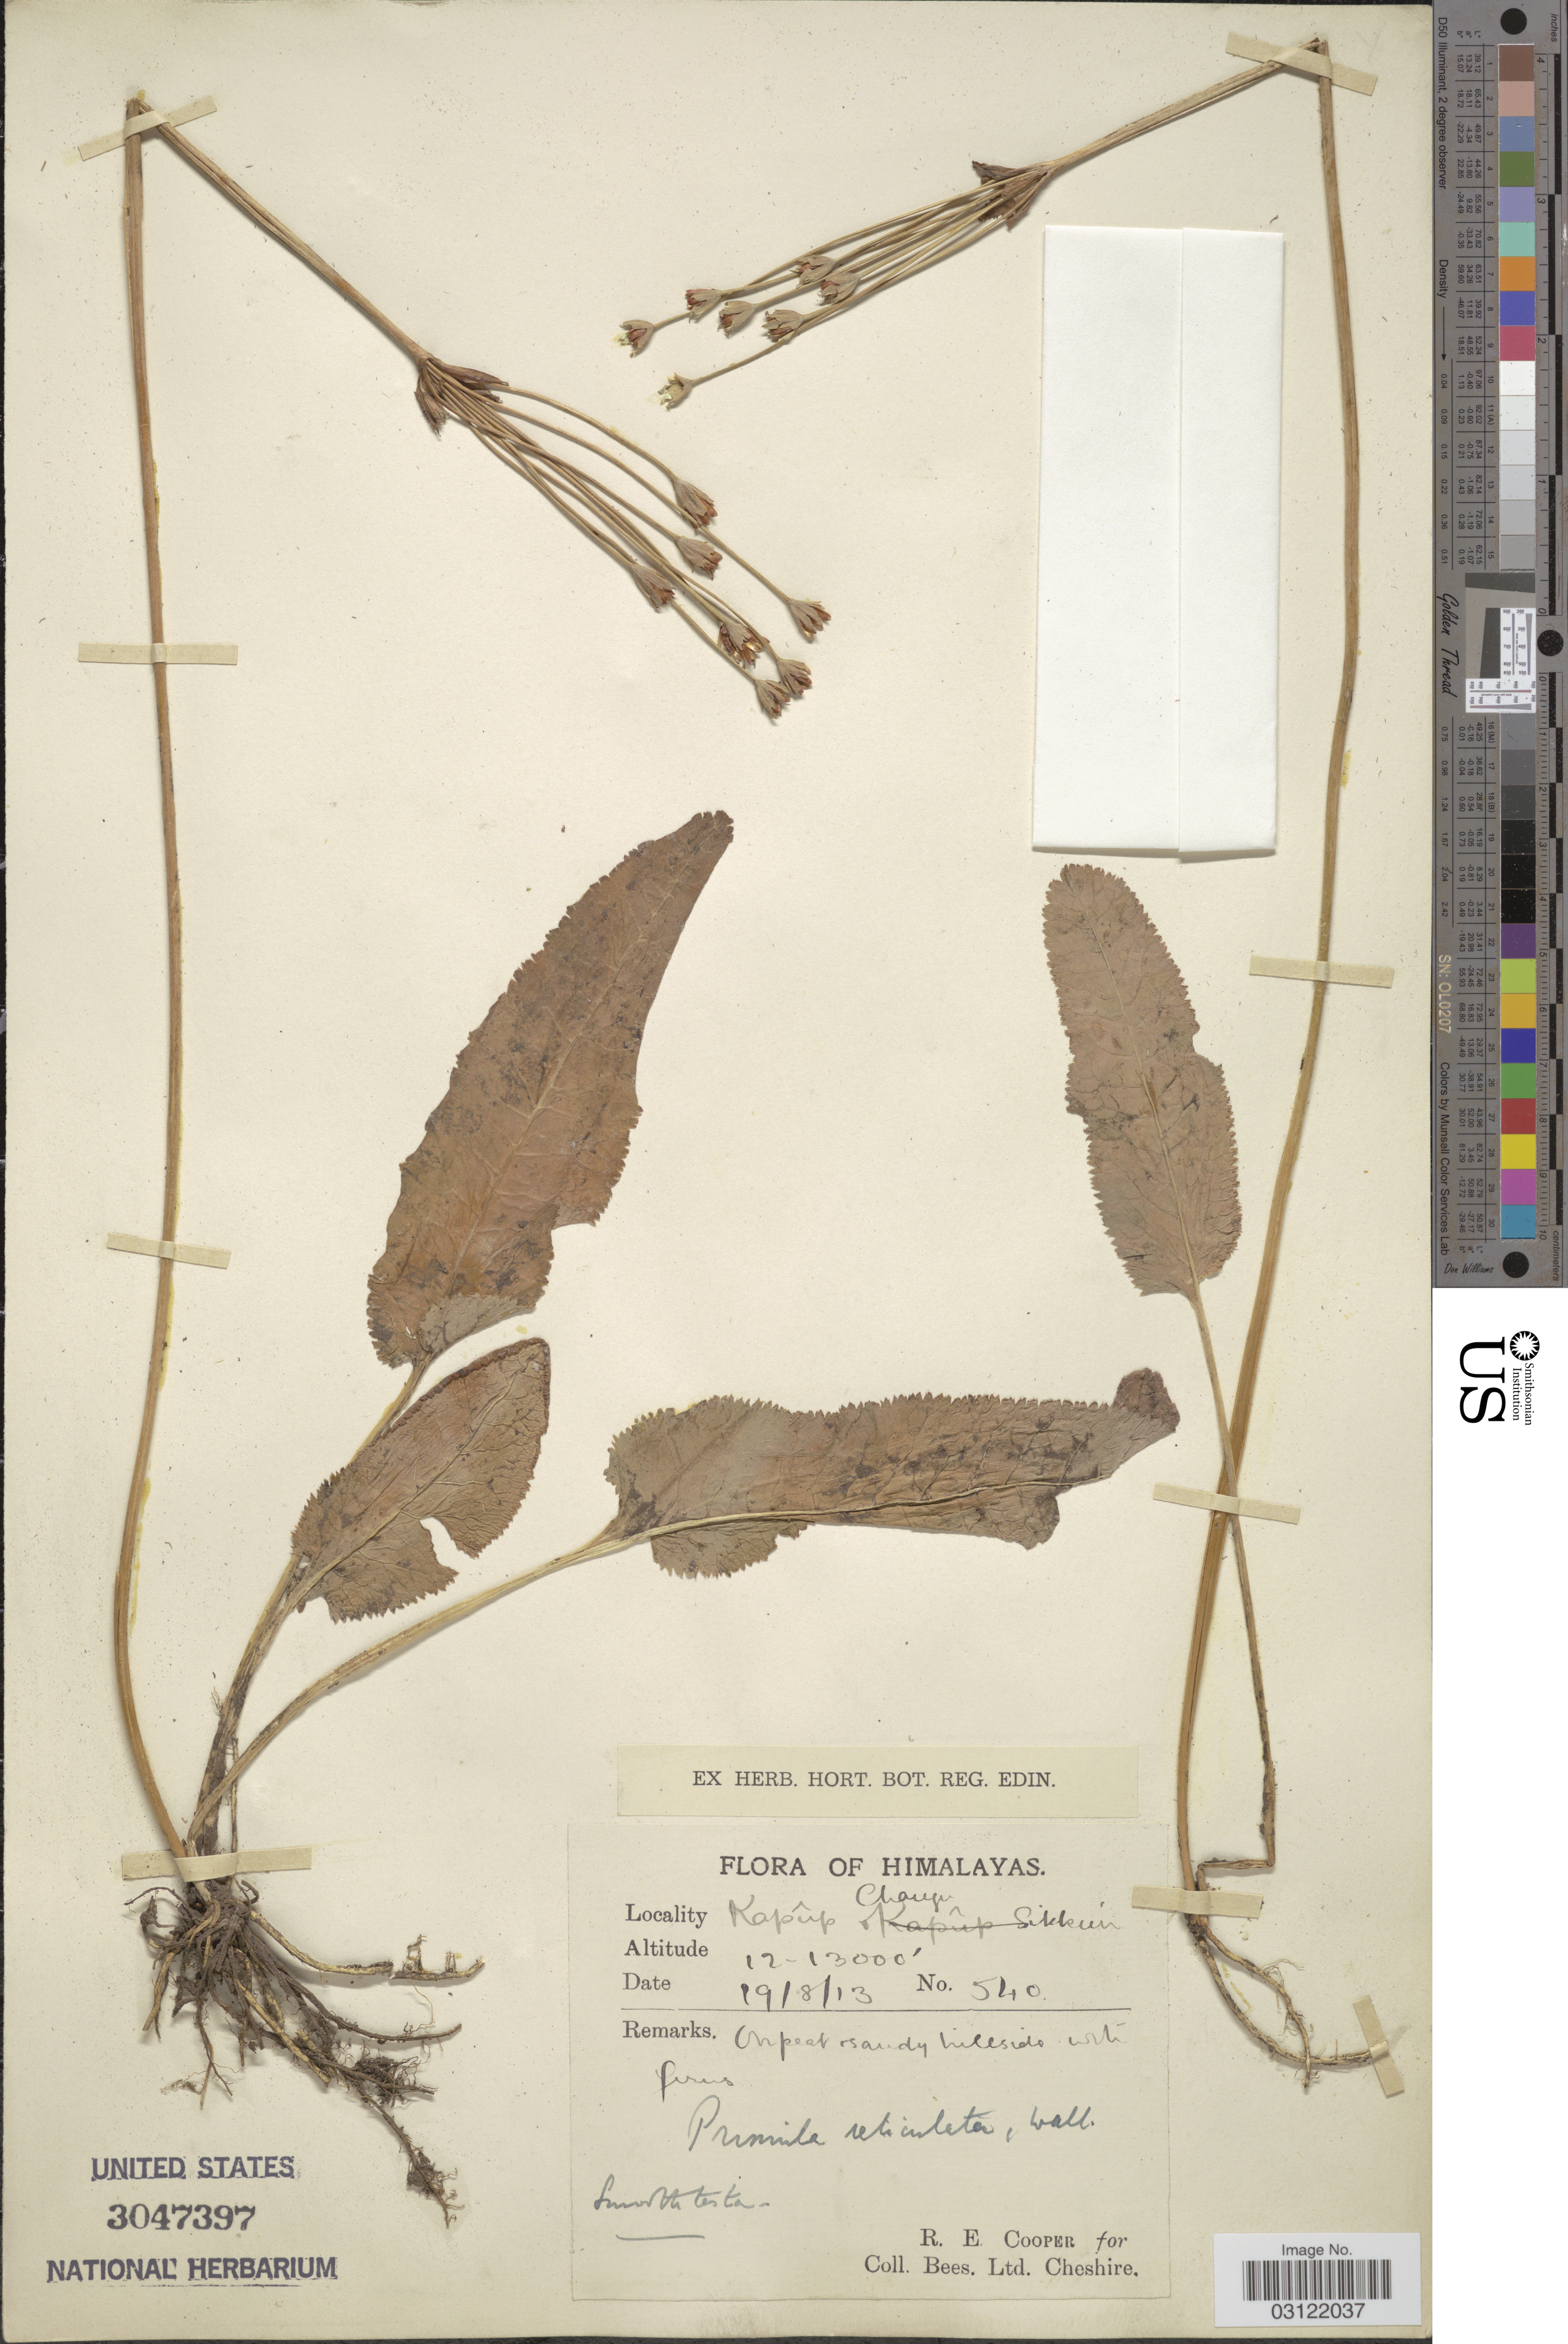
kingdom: Plantae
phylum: Tracheophyta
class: Magnoliopsida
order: Ericales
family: Primulaceae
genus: Primula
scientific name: Primula reticulata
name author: Wall.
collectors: R. E. Cooper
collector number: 540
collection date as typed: Transcribed d/m/y: 19/8/13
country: India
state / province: Sikkim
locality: Himalayas. Kapûp Chapu [interpreted] Sikkim.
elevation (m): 3658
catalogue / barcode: US 3047397